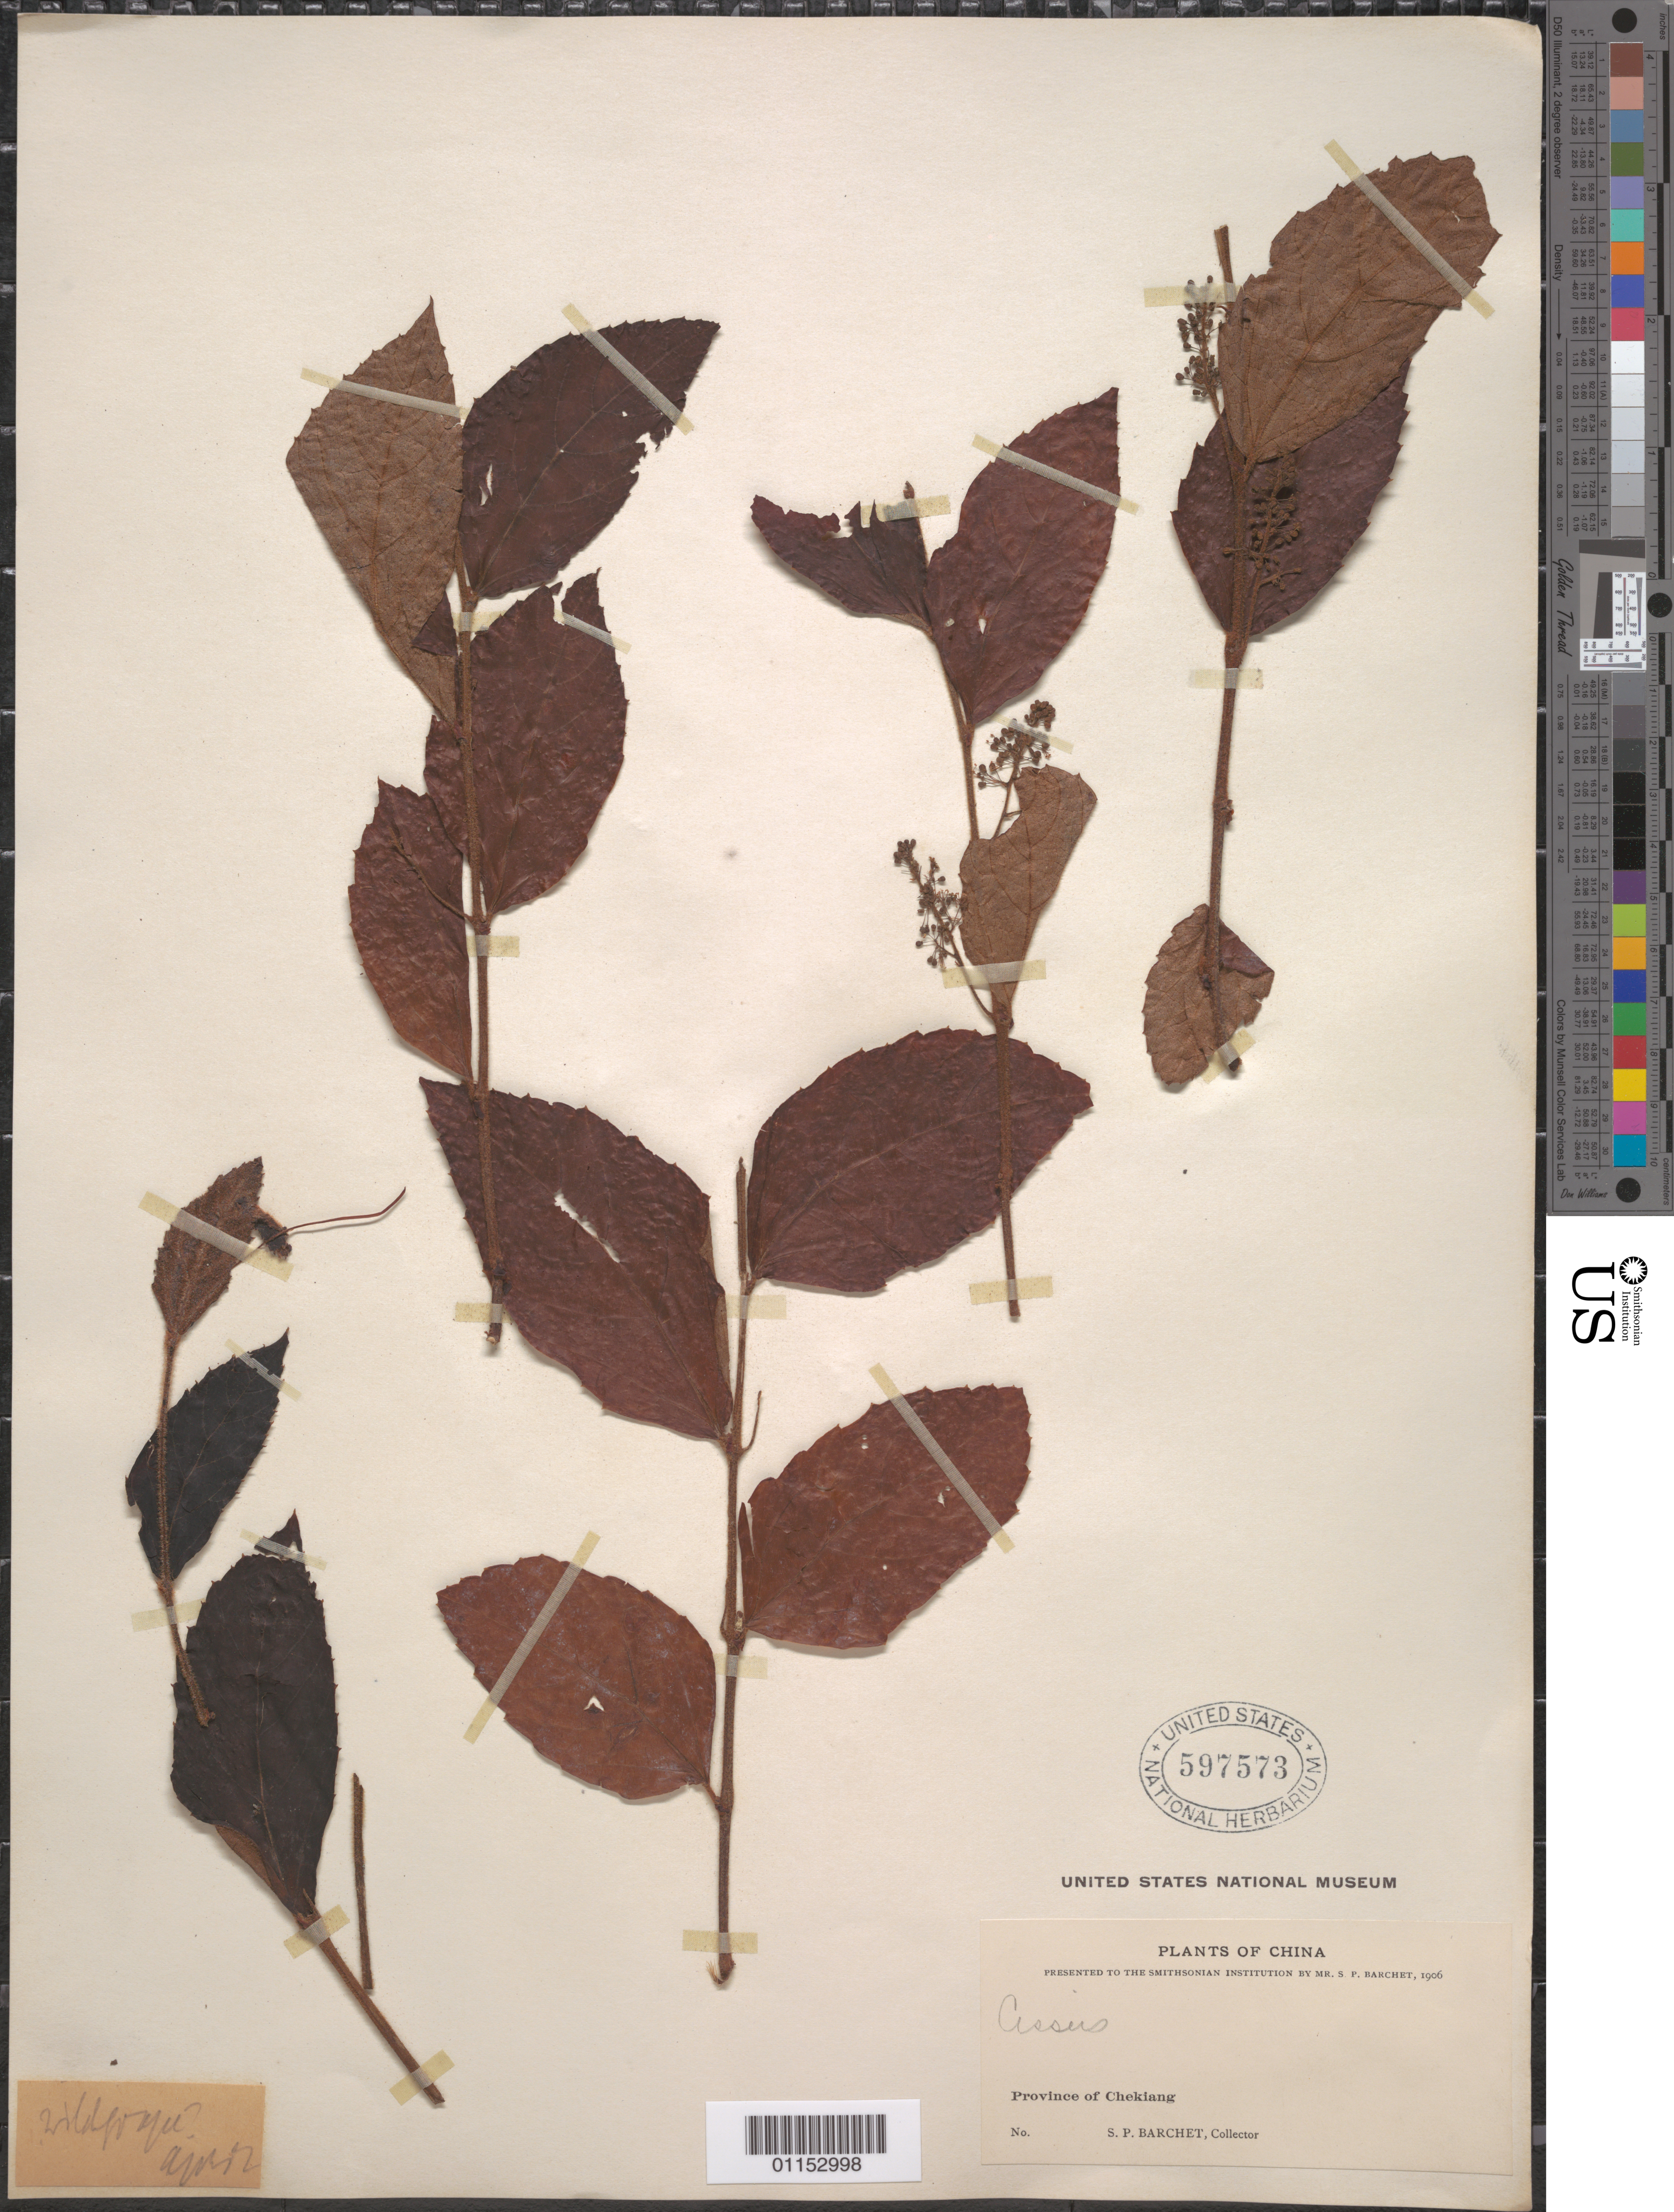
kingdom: Plantae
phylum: Tracheophyta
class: Magnoliopsida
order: Vitales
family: Vitaceae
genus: Cissus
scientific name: Cissus sp.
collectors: S. P. Barchet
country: China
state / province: Zhejiang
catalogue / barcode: US 597573